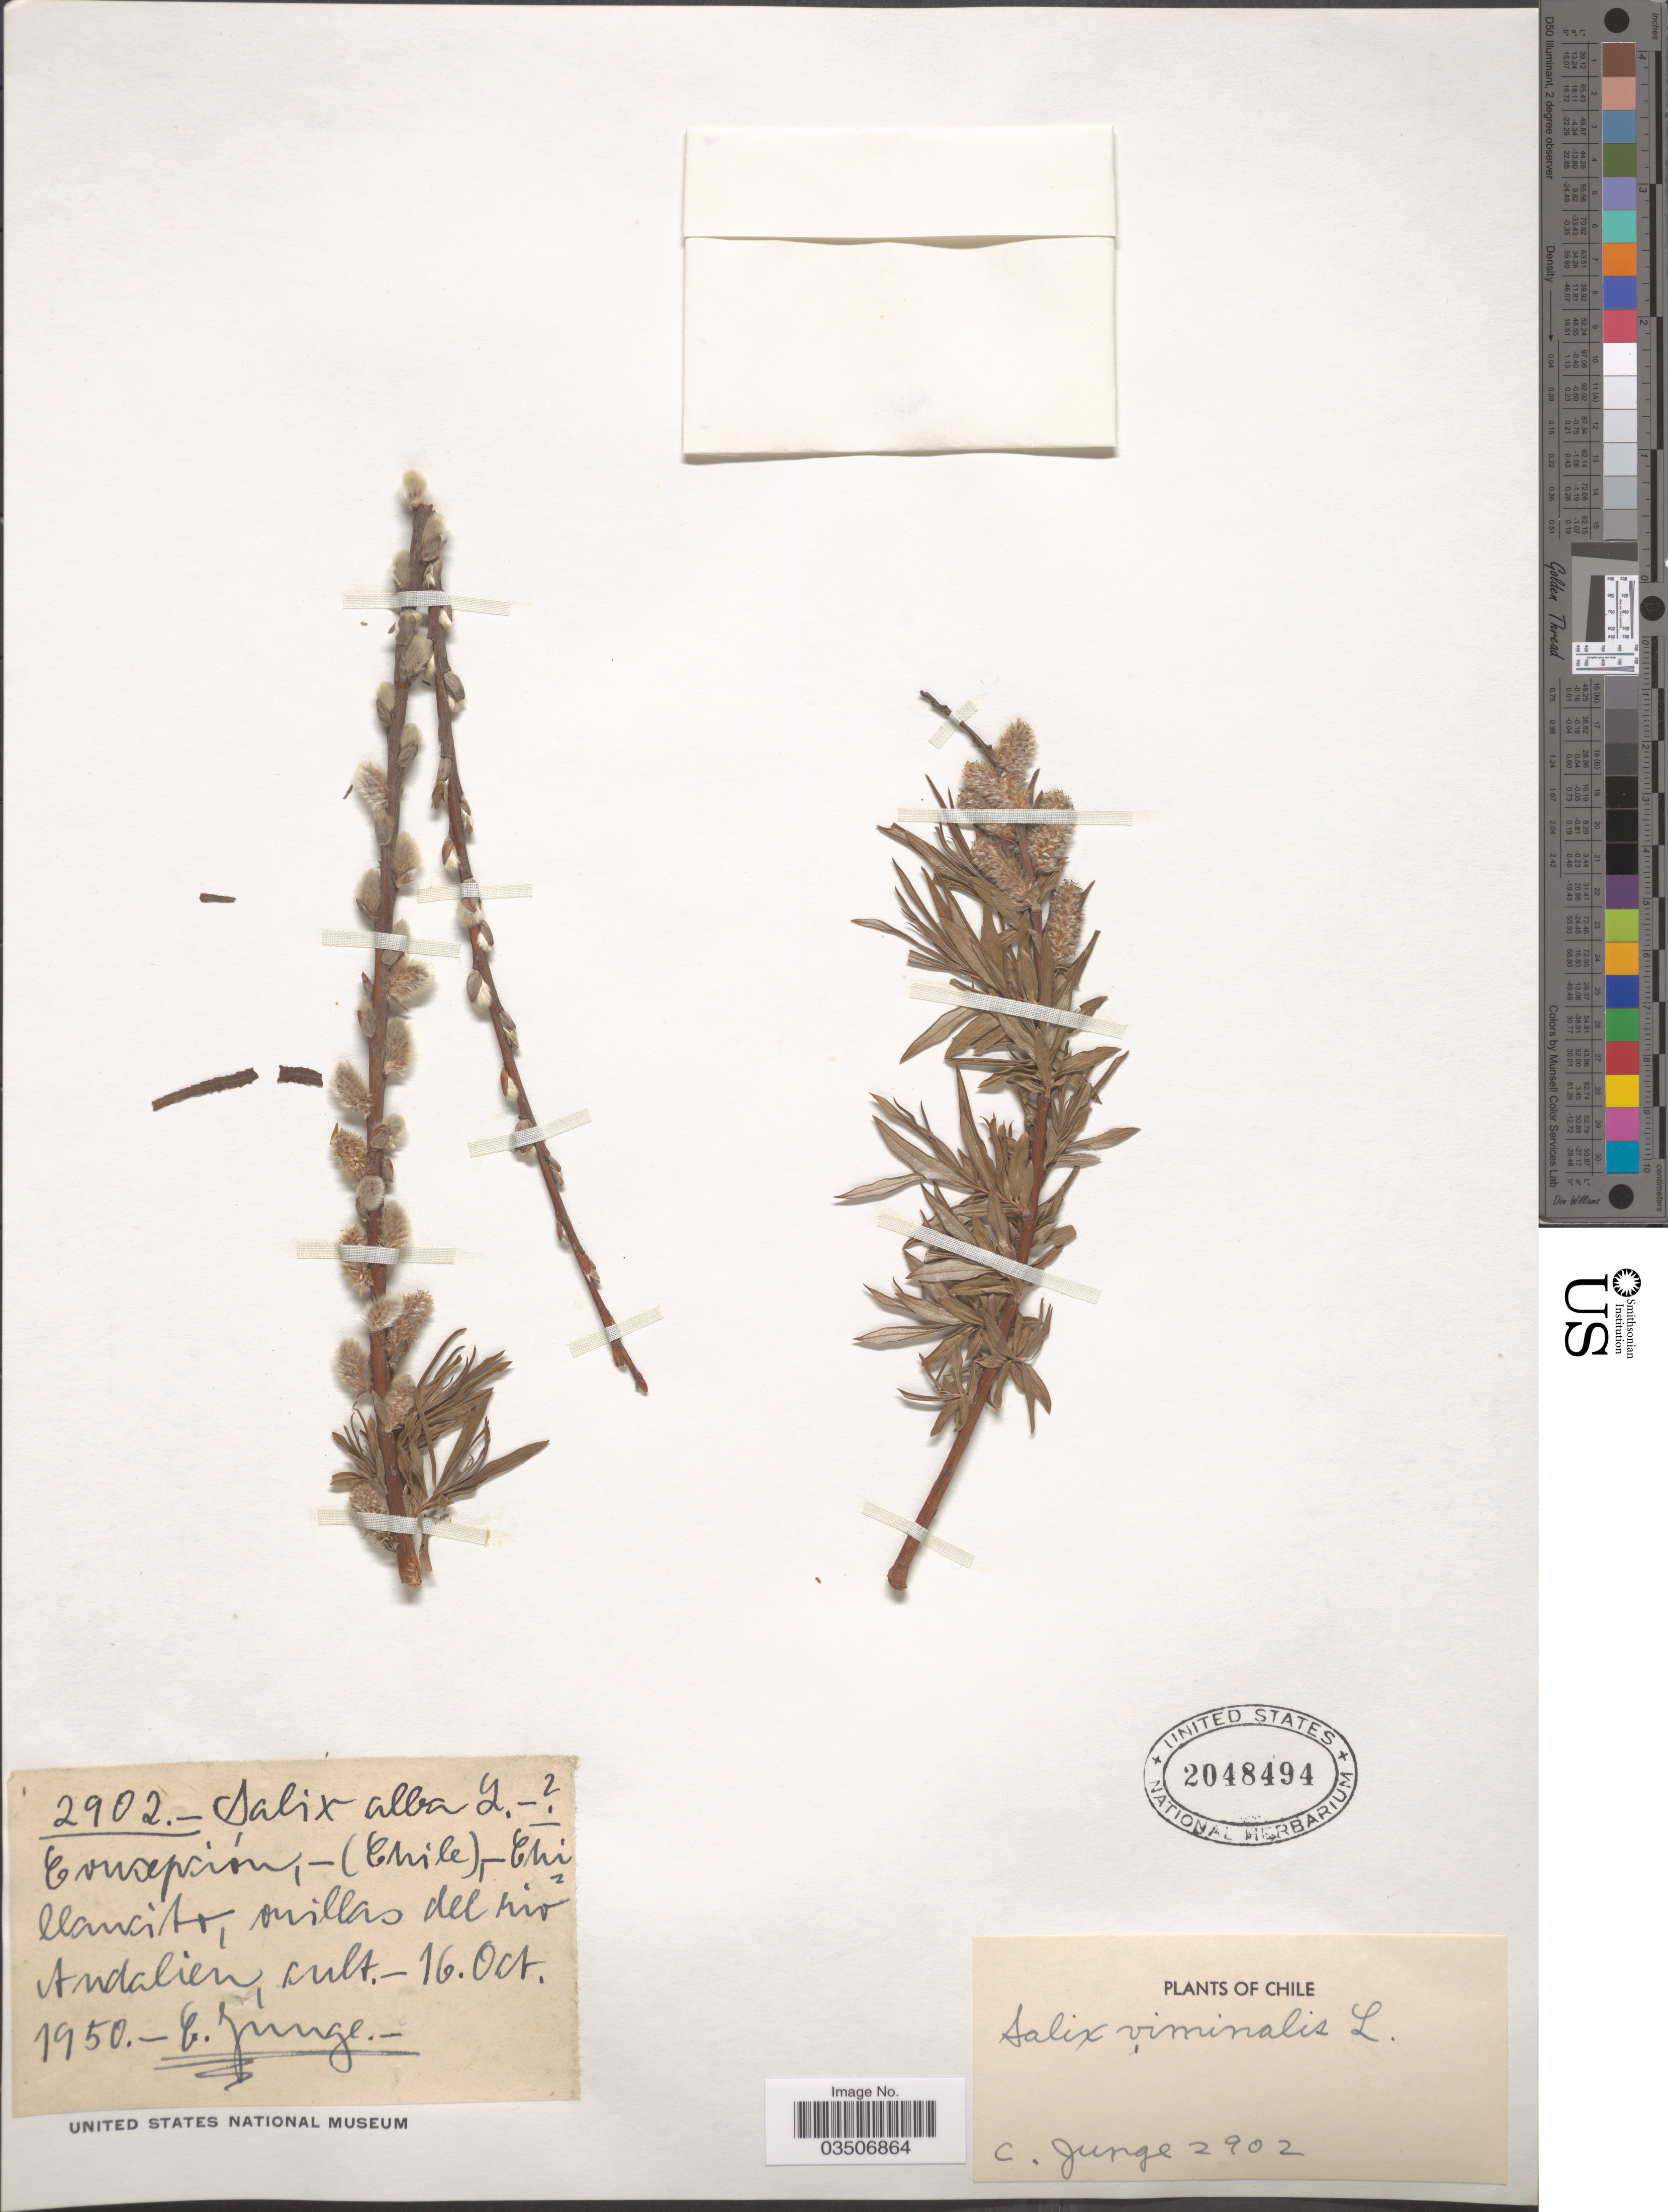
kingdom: Plantae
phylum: Tracheophyta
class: Magnoliopsida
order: Malpighiales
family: Salicaceae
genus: Salix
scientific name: Salix viminalis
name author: L.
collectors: C. Junge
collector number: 2902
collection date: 1950-10-16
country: Chile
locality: Chillancito, orillas del rio Andalien.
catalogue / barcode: US 2048494